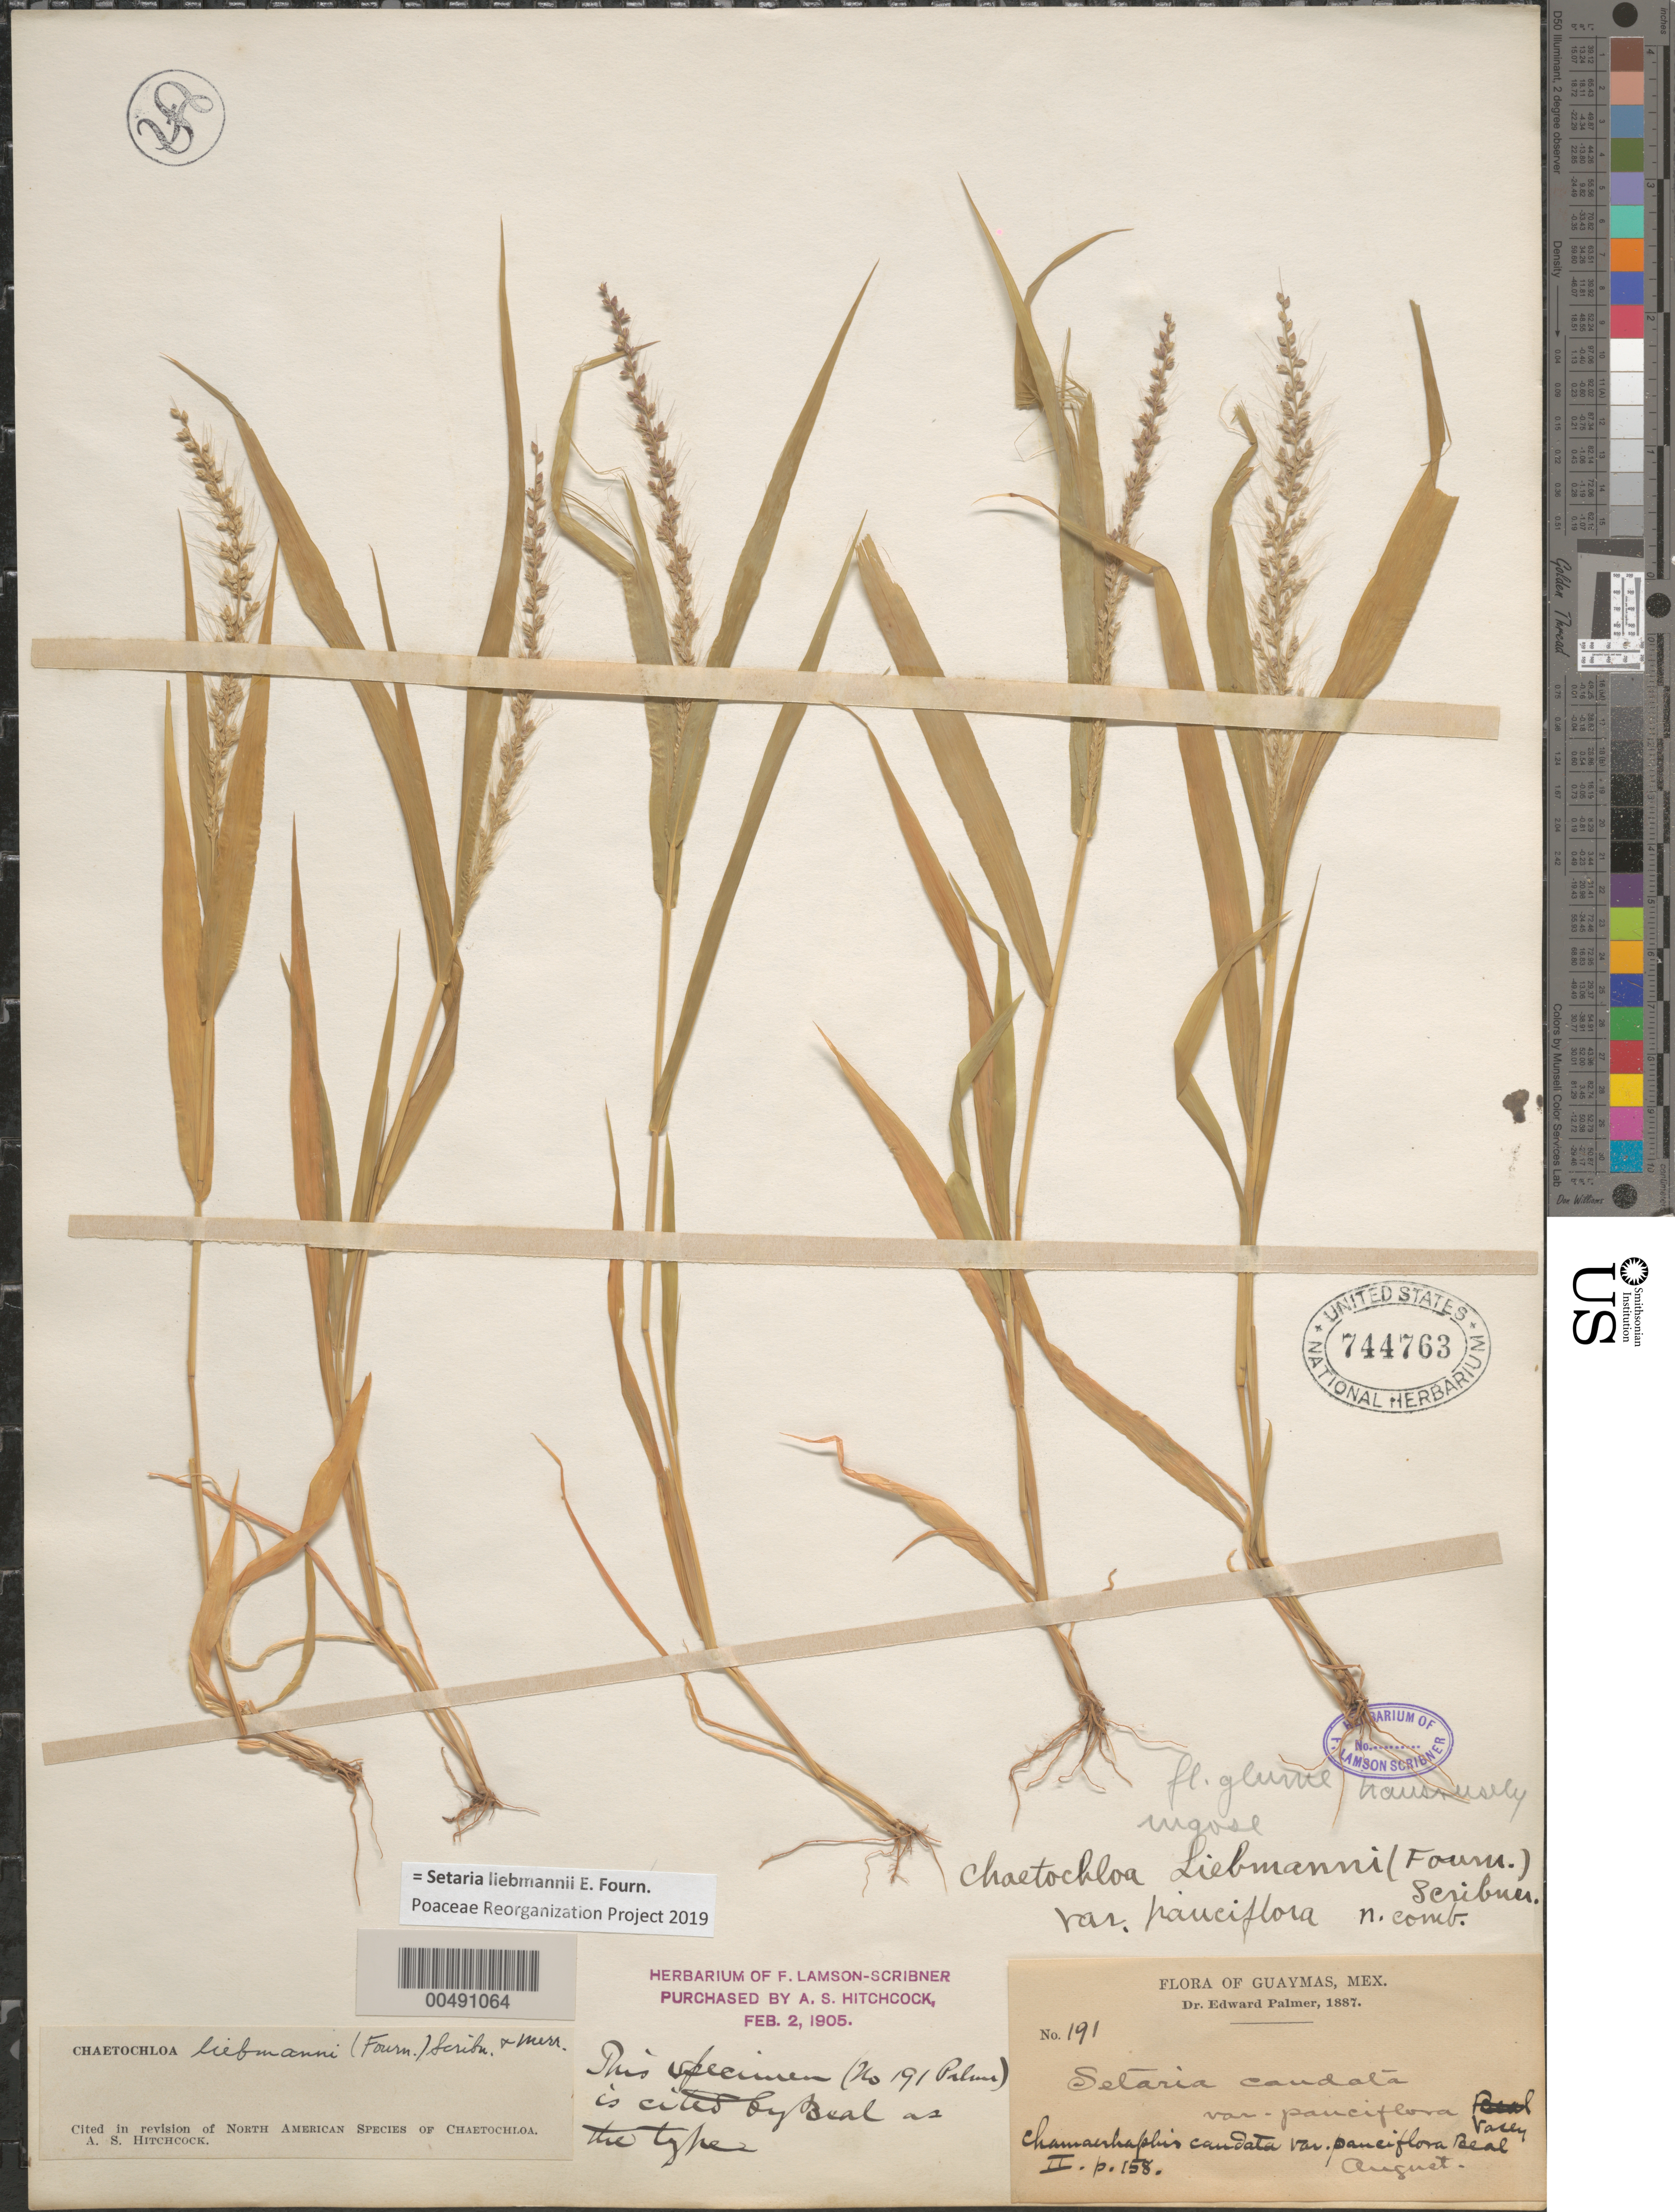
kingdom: Plantae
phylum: Tracheophyta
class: Liliopsida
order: Poales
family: Poaceae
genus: Setaria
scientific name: Setaria liebmannii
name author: E. Fourn.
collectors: E. Palmer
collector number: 191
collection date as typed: Aug 1887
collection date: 1887-08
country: Mexico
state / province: Sonora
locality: Guaymas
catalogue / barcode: US 744763